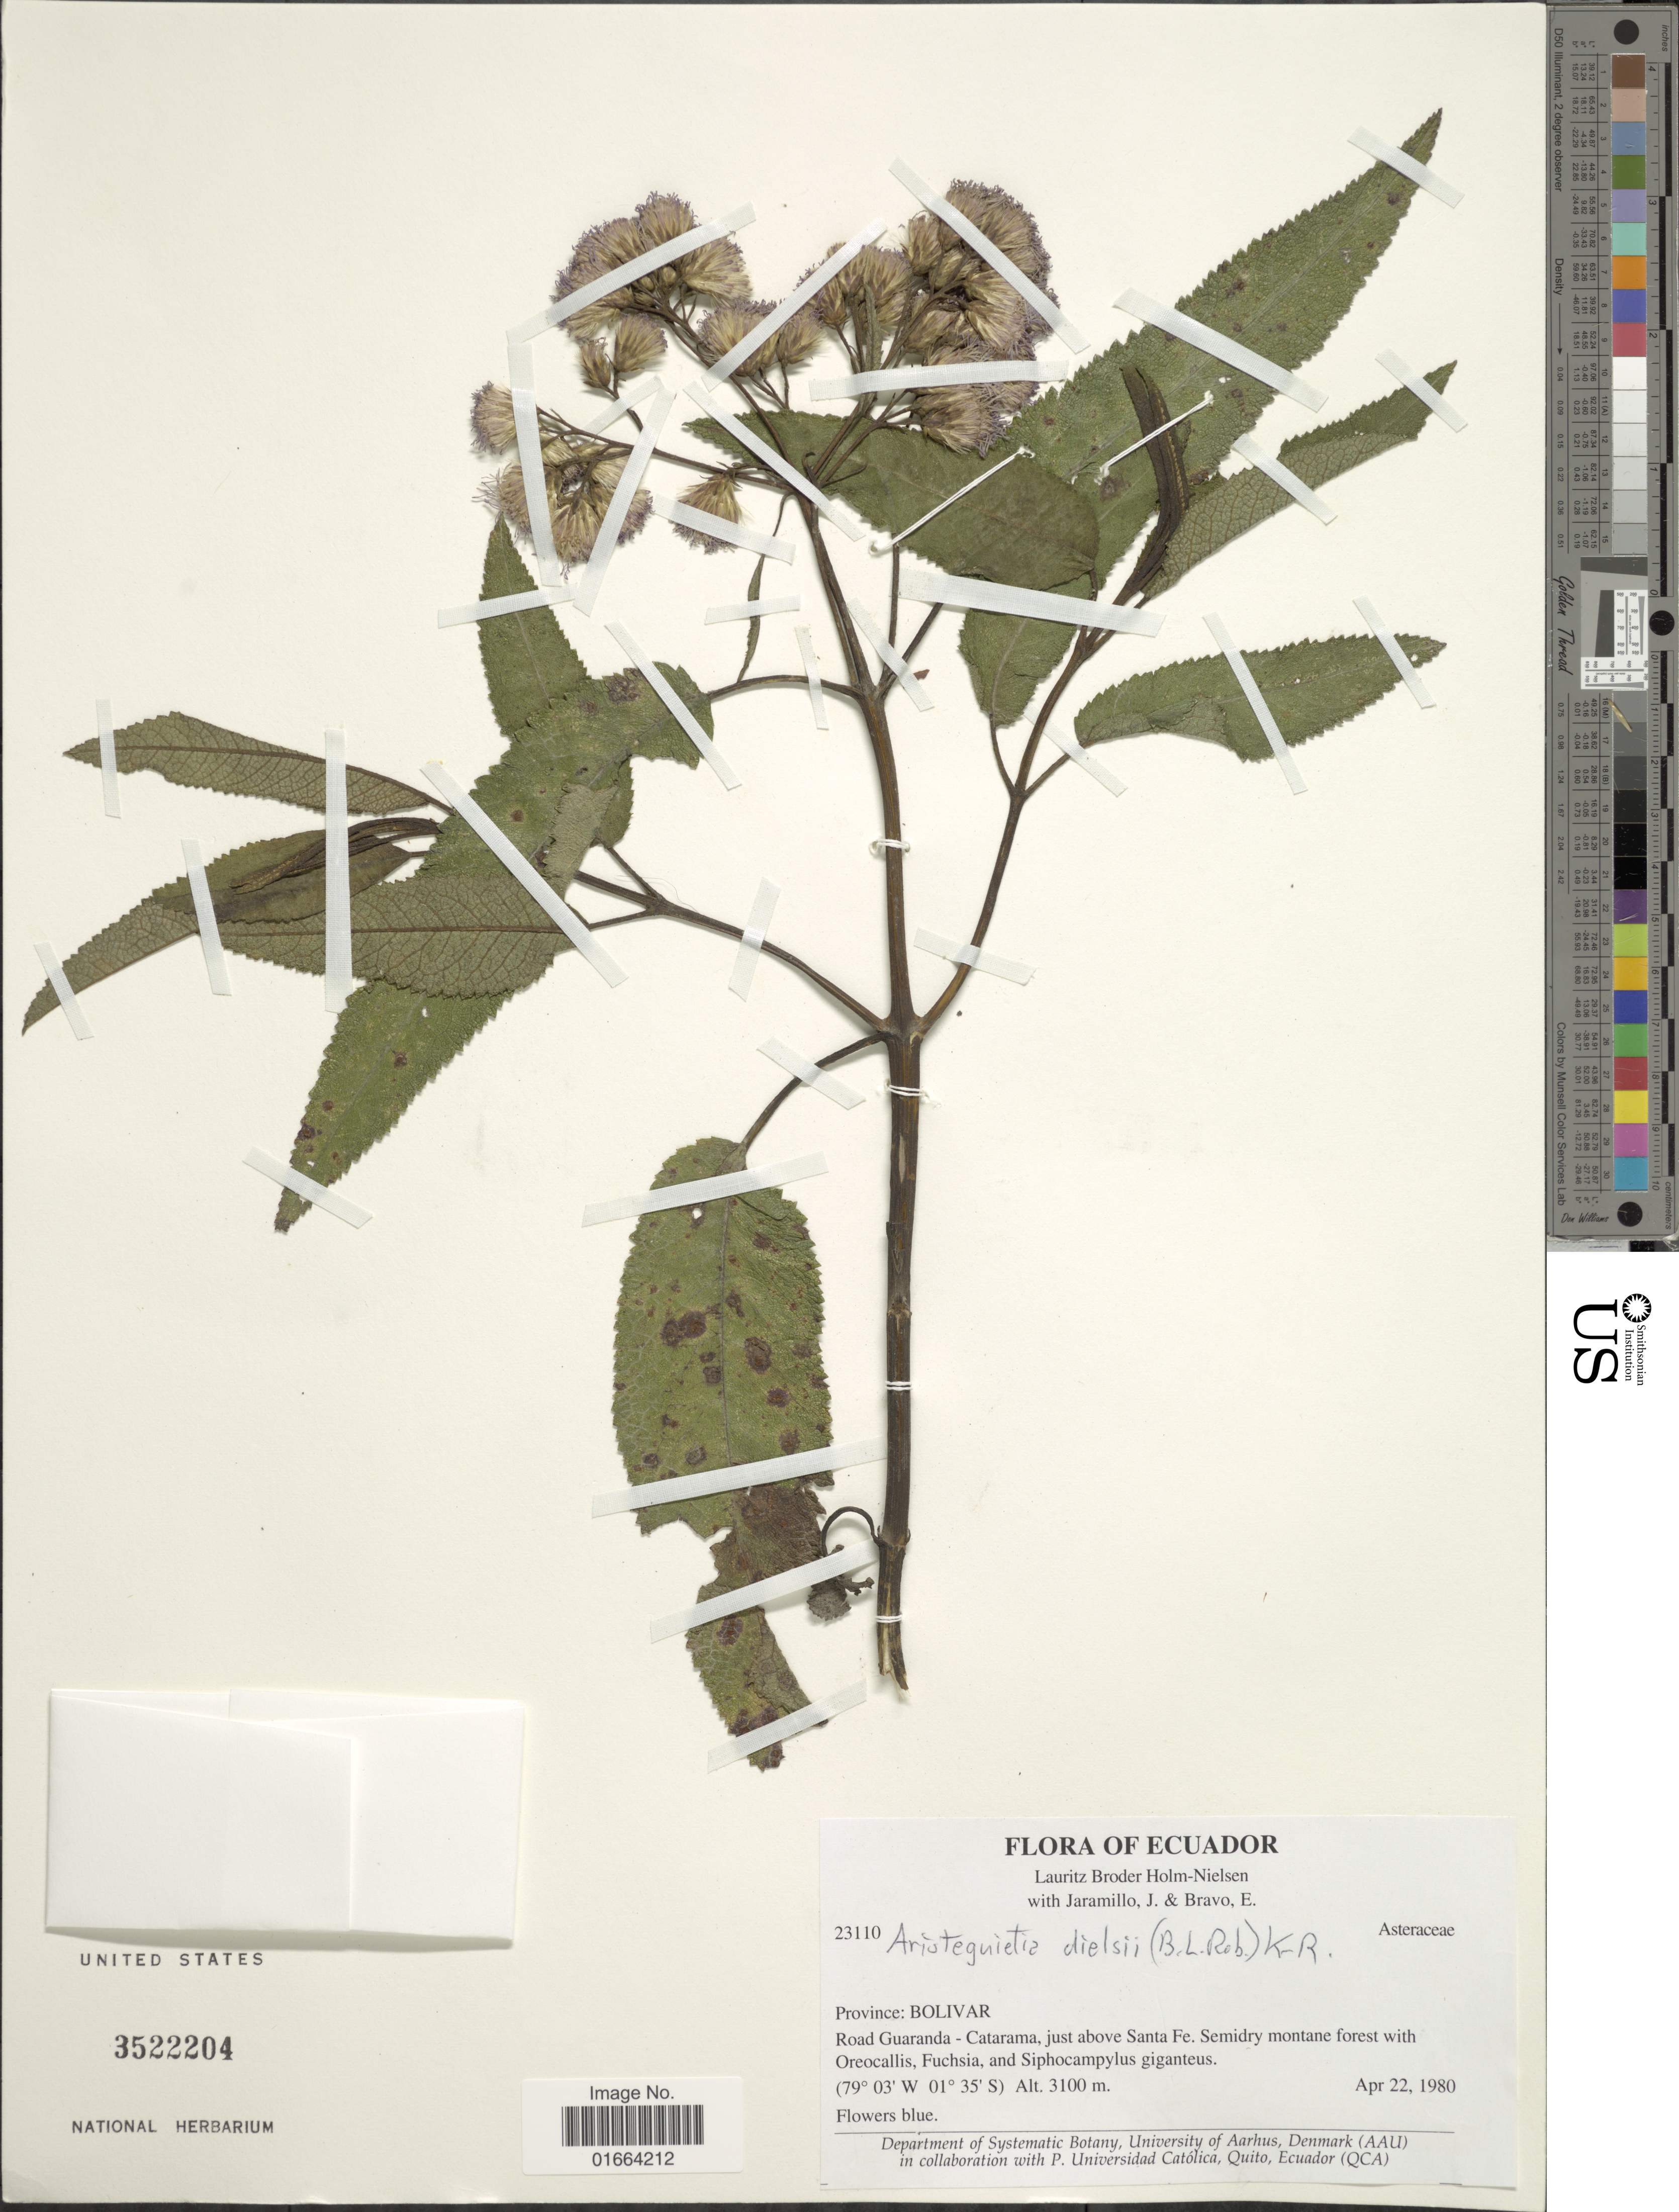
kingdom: Plantae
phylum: Tracheophyta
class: Magnoliopsida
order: Asterales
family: Asteraceae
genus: Aristeguietia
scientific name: Aristeguietia dielsii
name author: (B.L. Rob.) R.M. King & H. Rob.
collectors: L. B. Holm-Nielsen, J. Jaramillo & E. Bravo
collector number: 23110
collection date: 1980-04-22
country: Ecuador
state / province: Bolívar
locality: Road Guaranda - Catarama, just above Santa Fe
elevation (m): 3100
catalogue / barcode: US 3522204